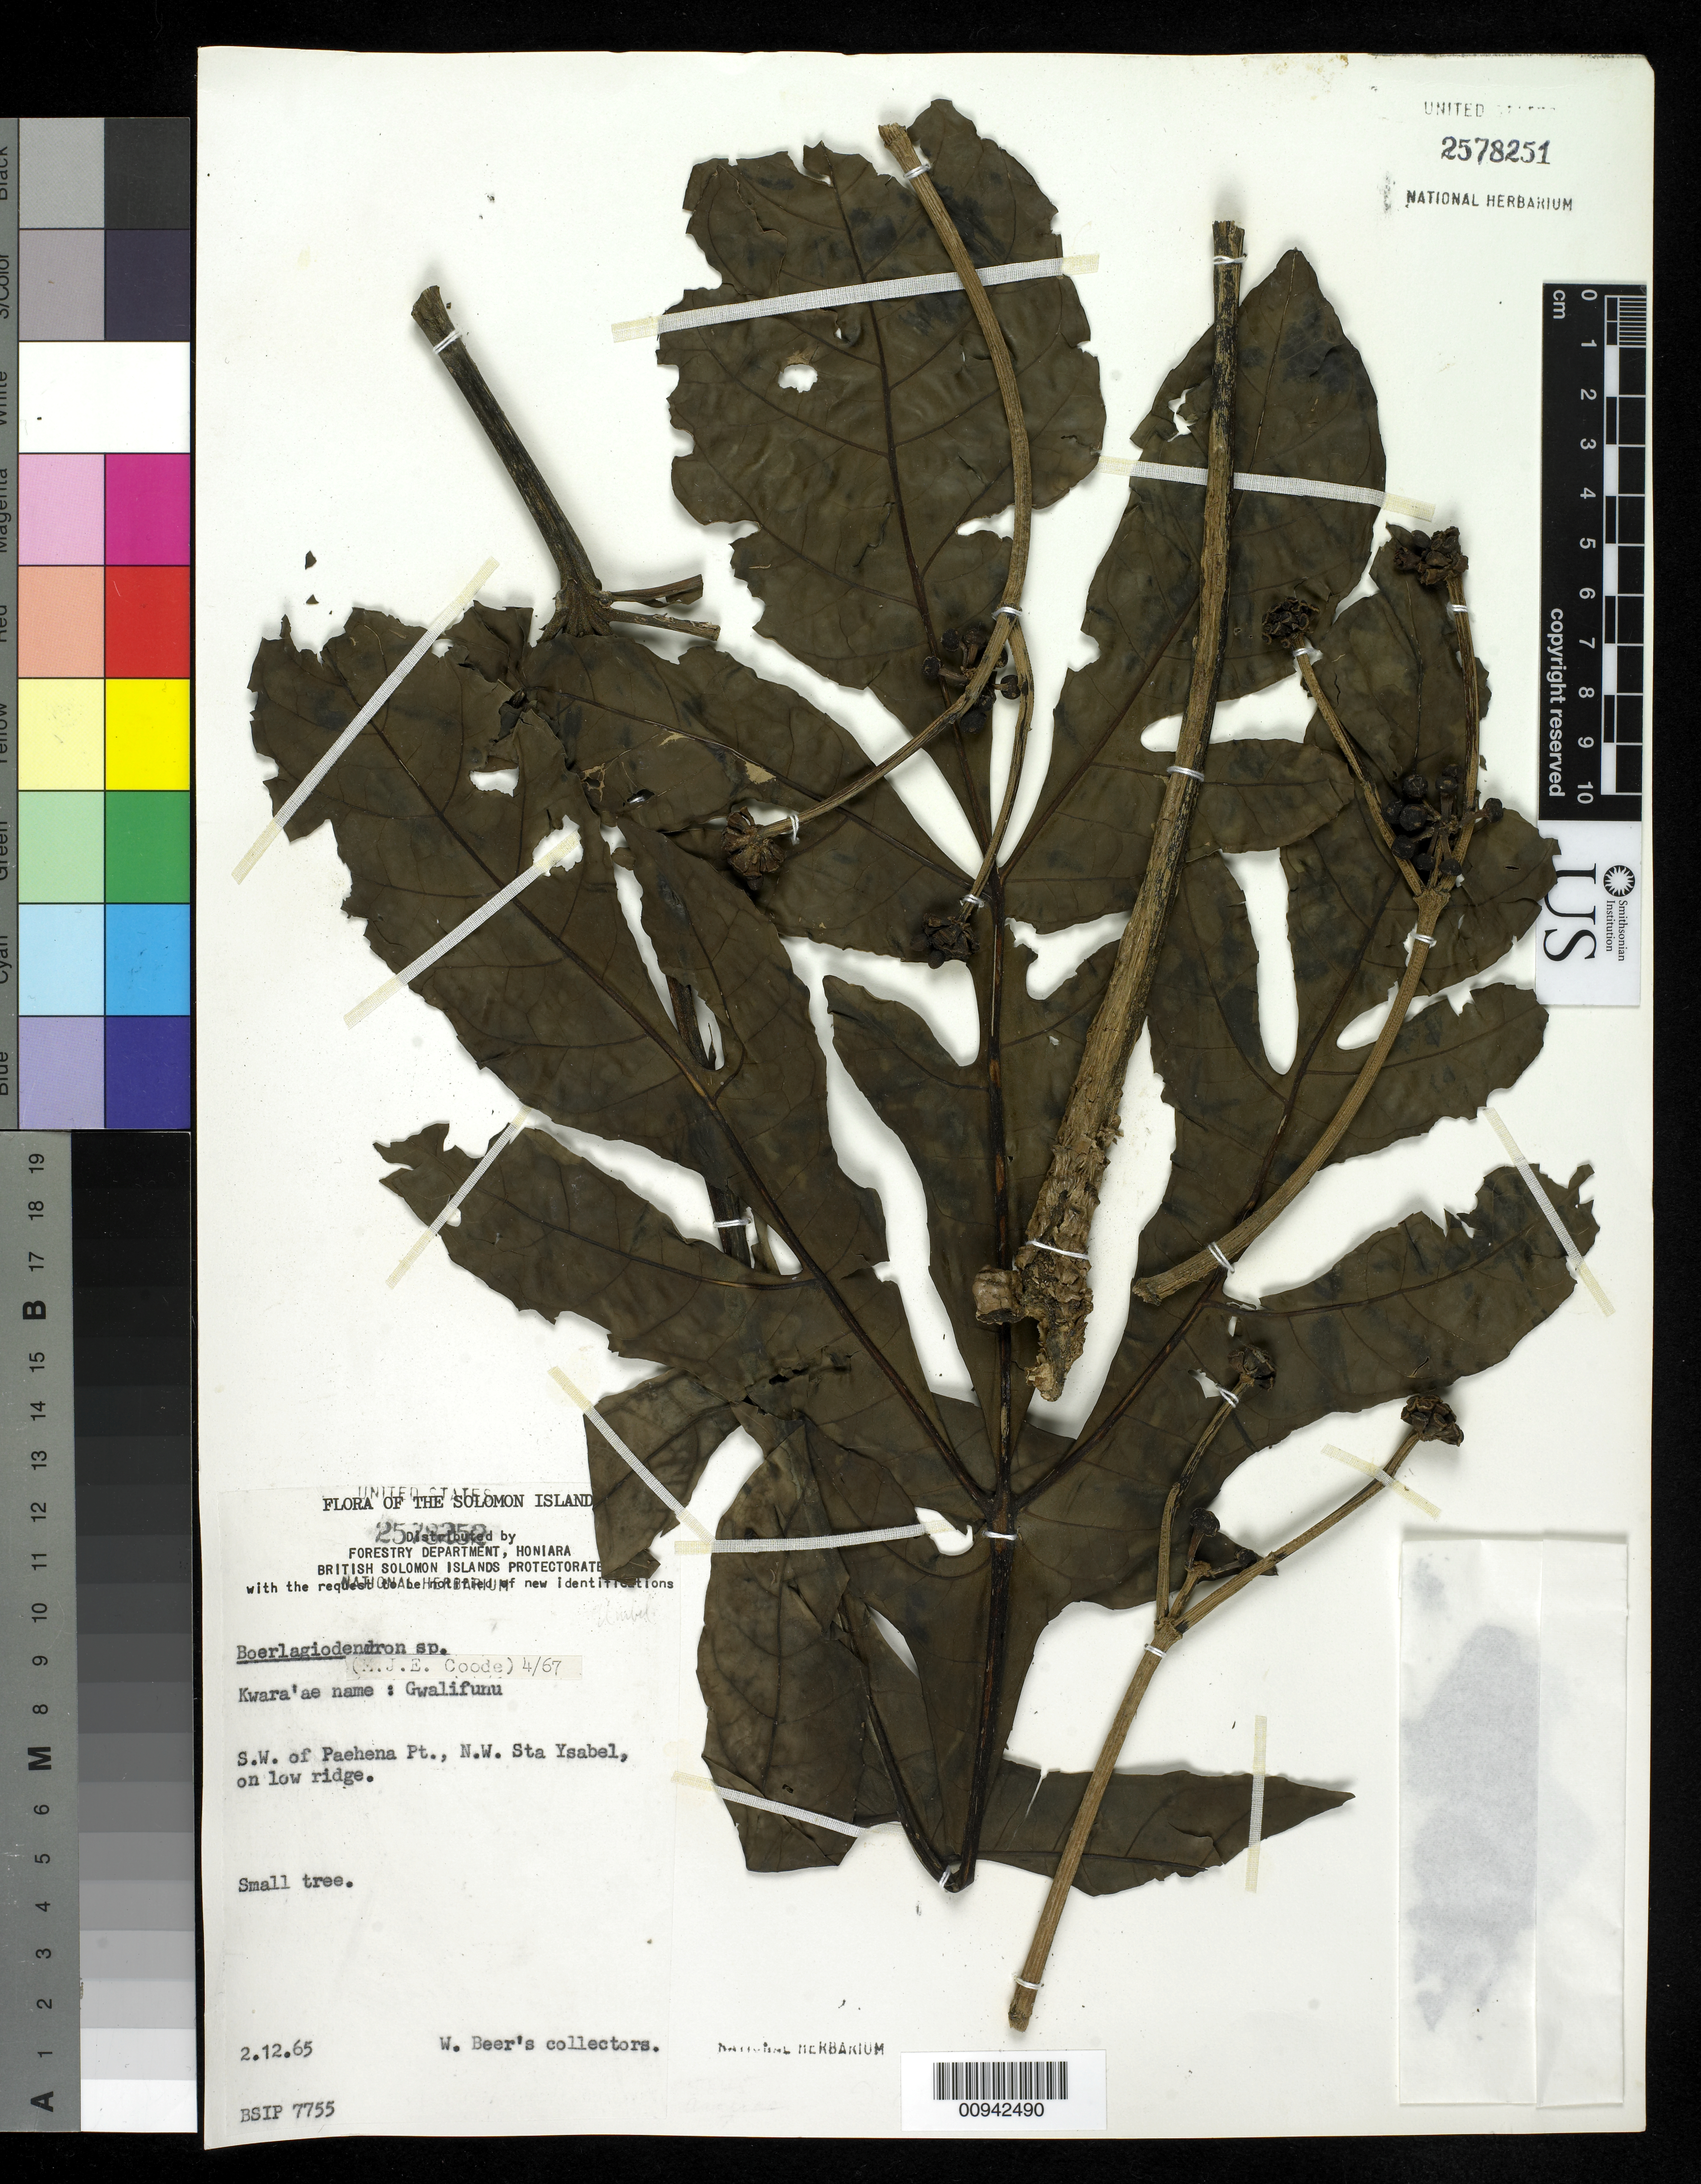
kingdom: Plantae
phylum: Tracheophyta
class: Magnoliopsida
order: Apiales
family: Araliaceae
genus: Boerlagiodendron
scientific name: Boerlagiodendron sp.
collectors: W. Beer's Collectors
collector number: BSIP 7755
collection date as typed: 02 Dec 1965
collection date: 1965-12-02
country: Solomon Islands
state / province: Isabel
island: Santa Isabel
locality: SW of Paehena Pt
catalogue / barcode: US 2578251